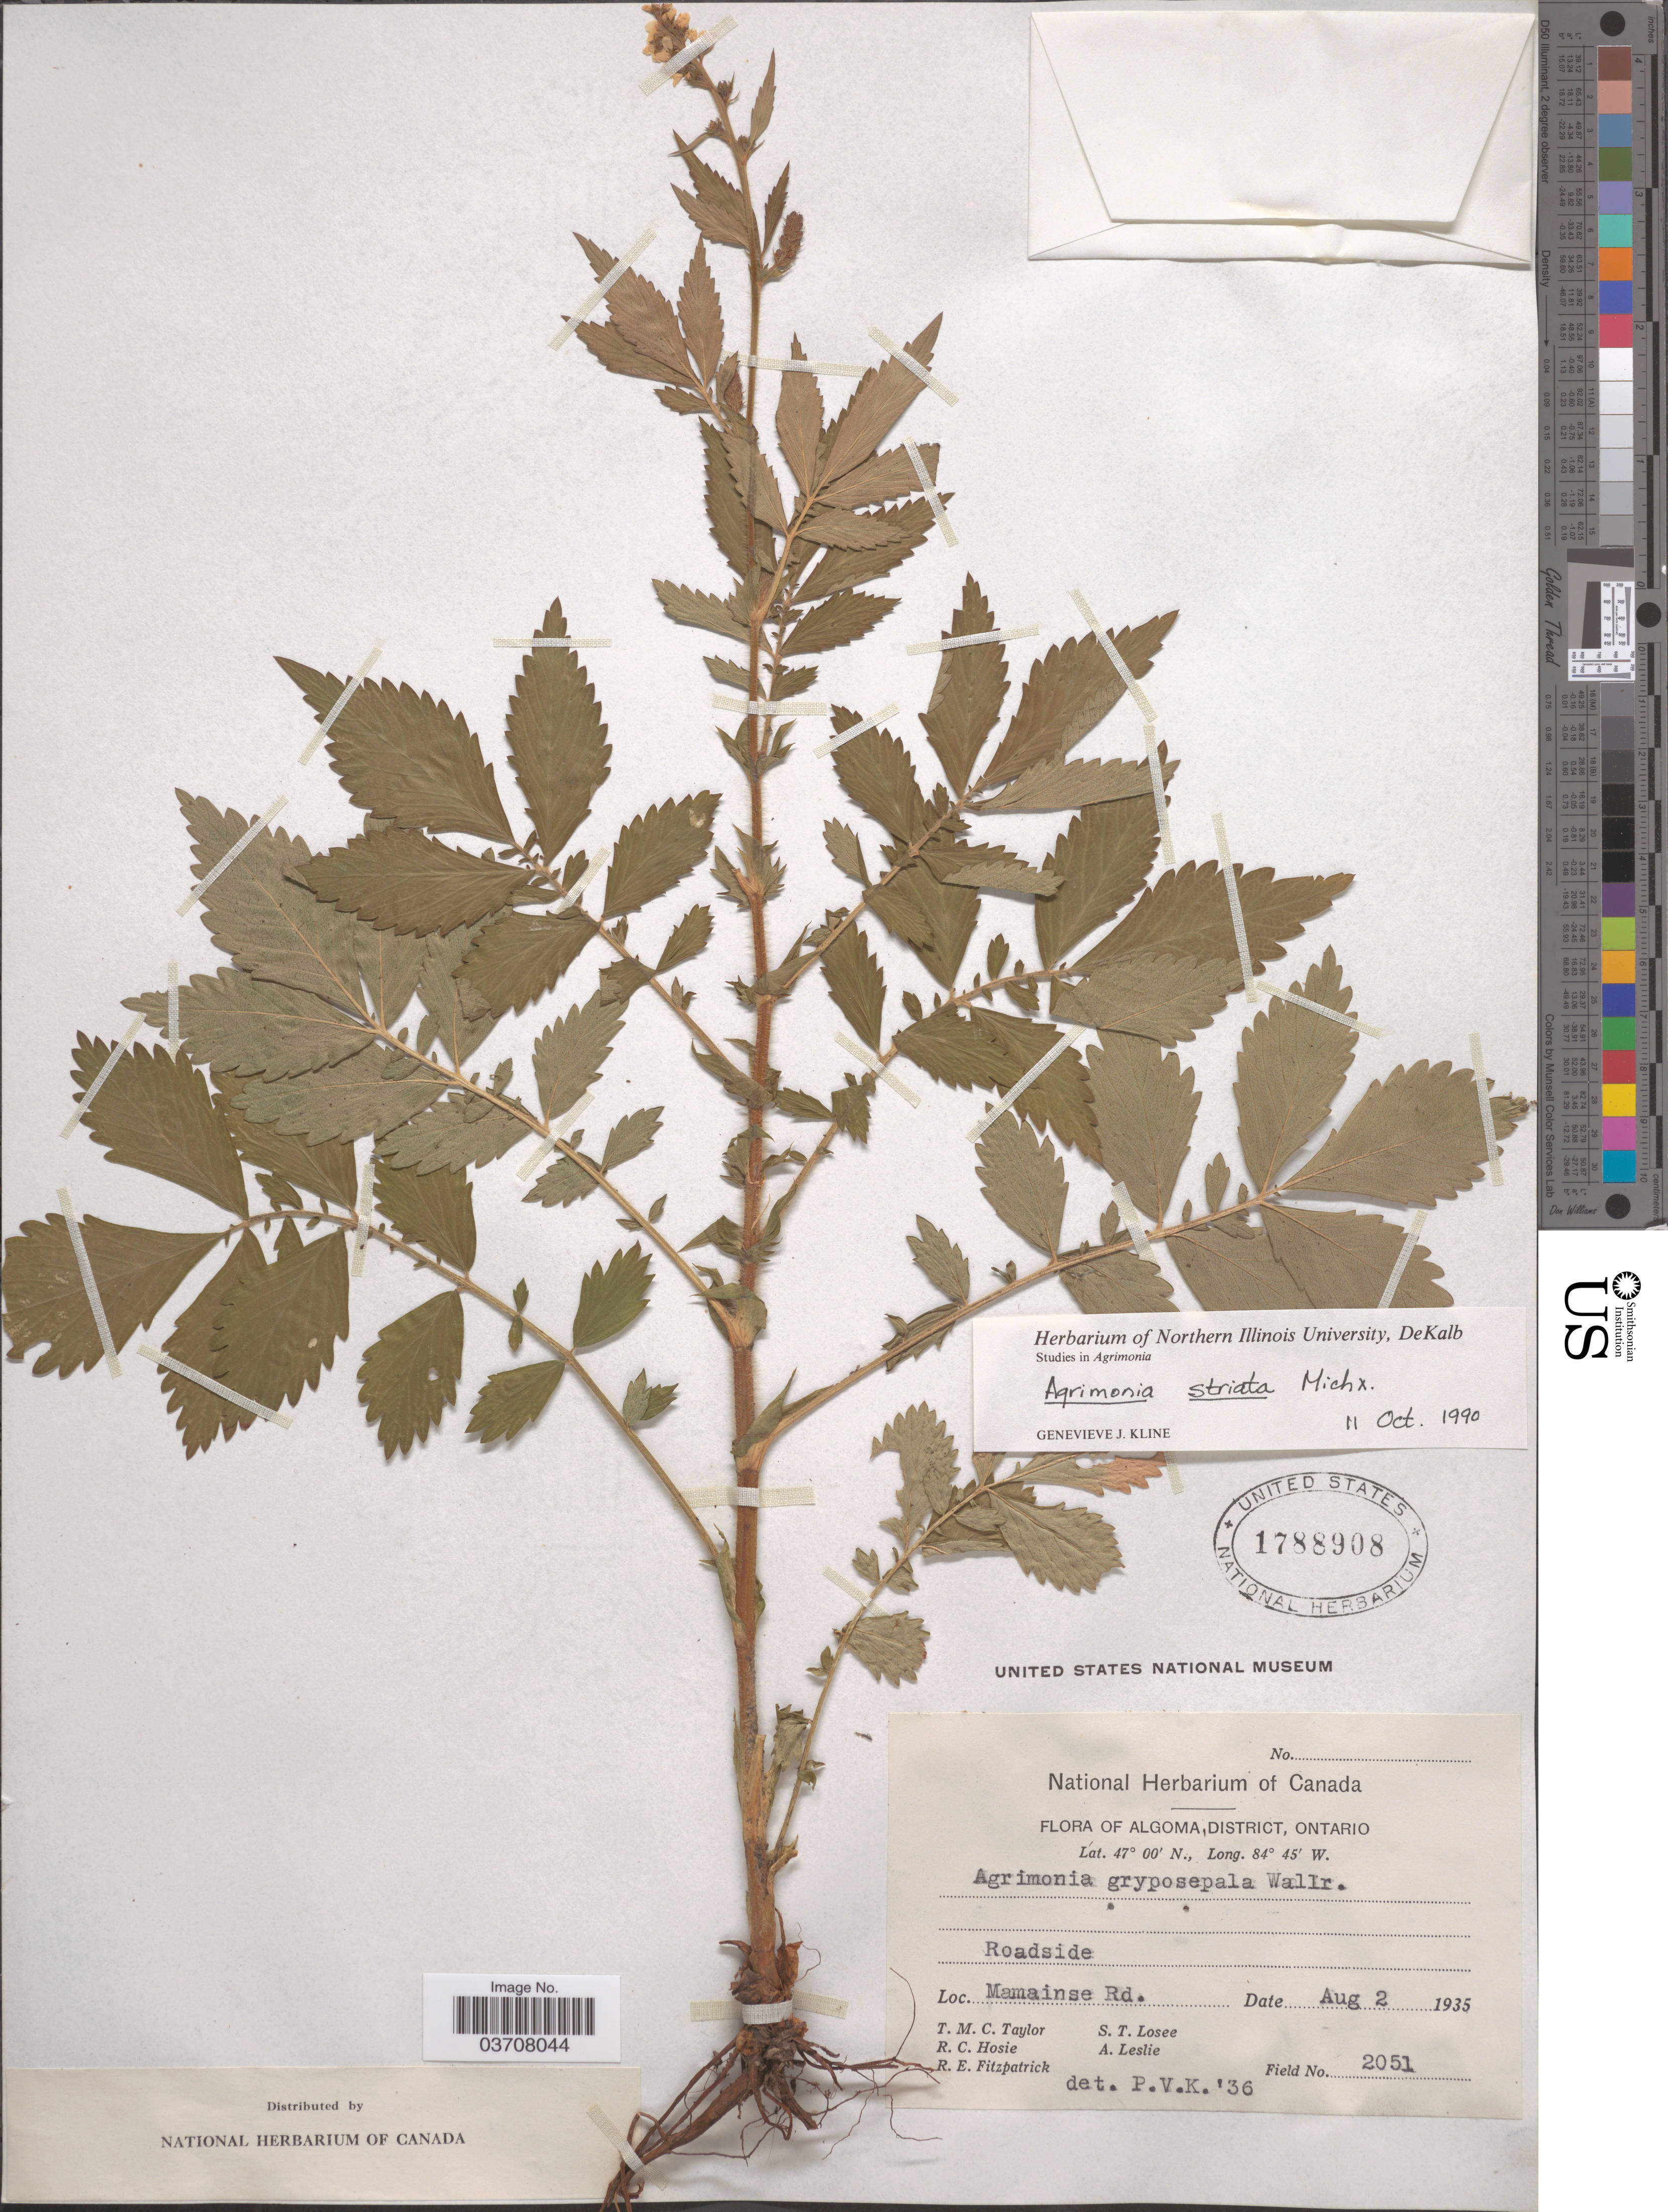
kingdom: Plantae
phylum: Tracheophyta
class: Magnoliopsida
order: Rosales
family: Rosaceae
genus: Agrimonia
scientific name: Agrimonia striata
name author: Michx.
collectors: T. M. C. Taylor, R. Hosie, R. Fitzpatrick, S. Losee & A. Leslie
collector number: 2051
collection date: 1935-08-02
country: Canada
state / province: Ontario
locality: Algoma, District. Mamainse Rd.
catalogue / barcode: US 1788908